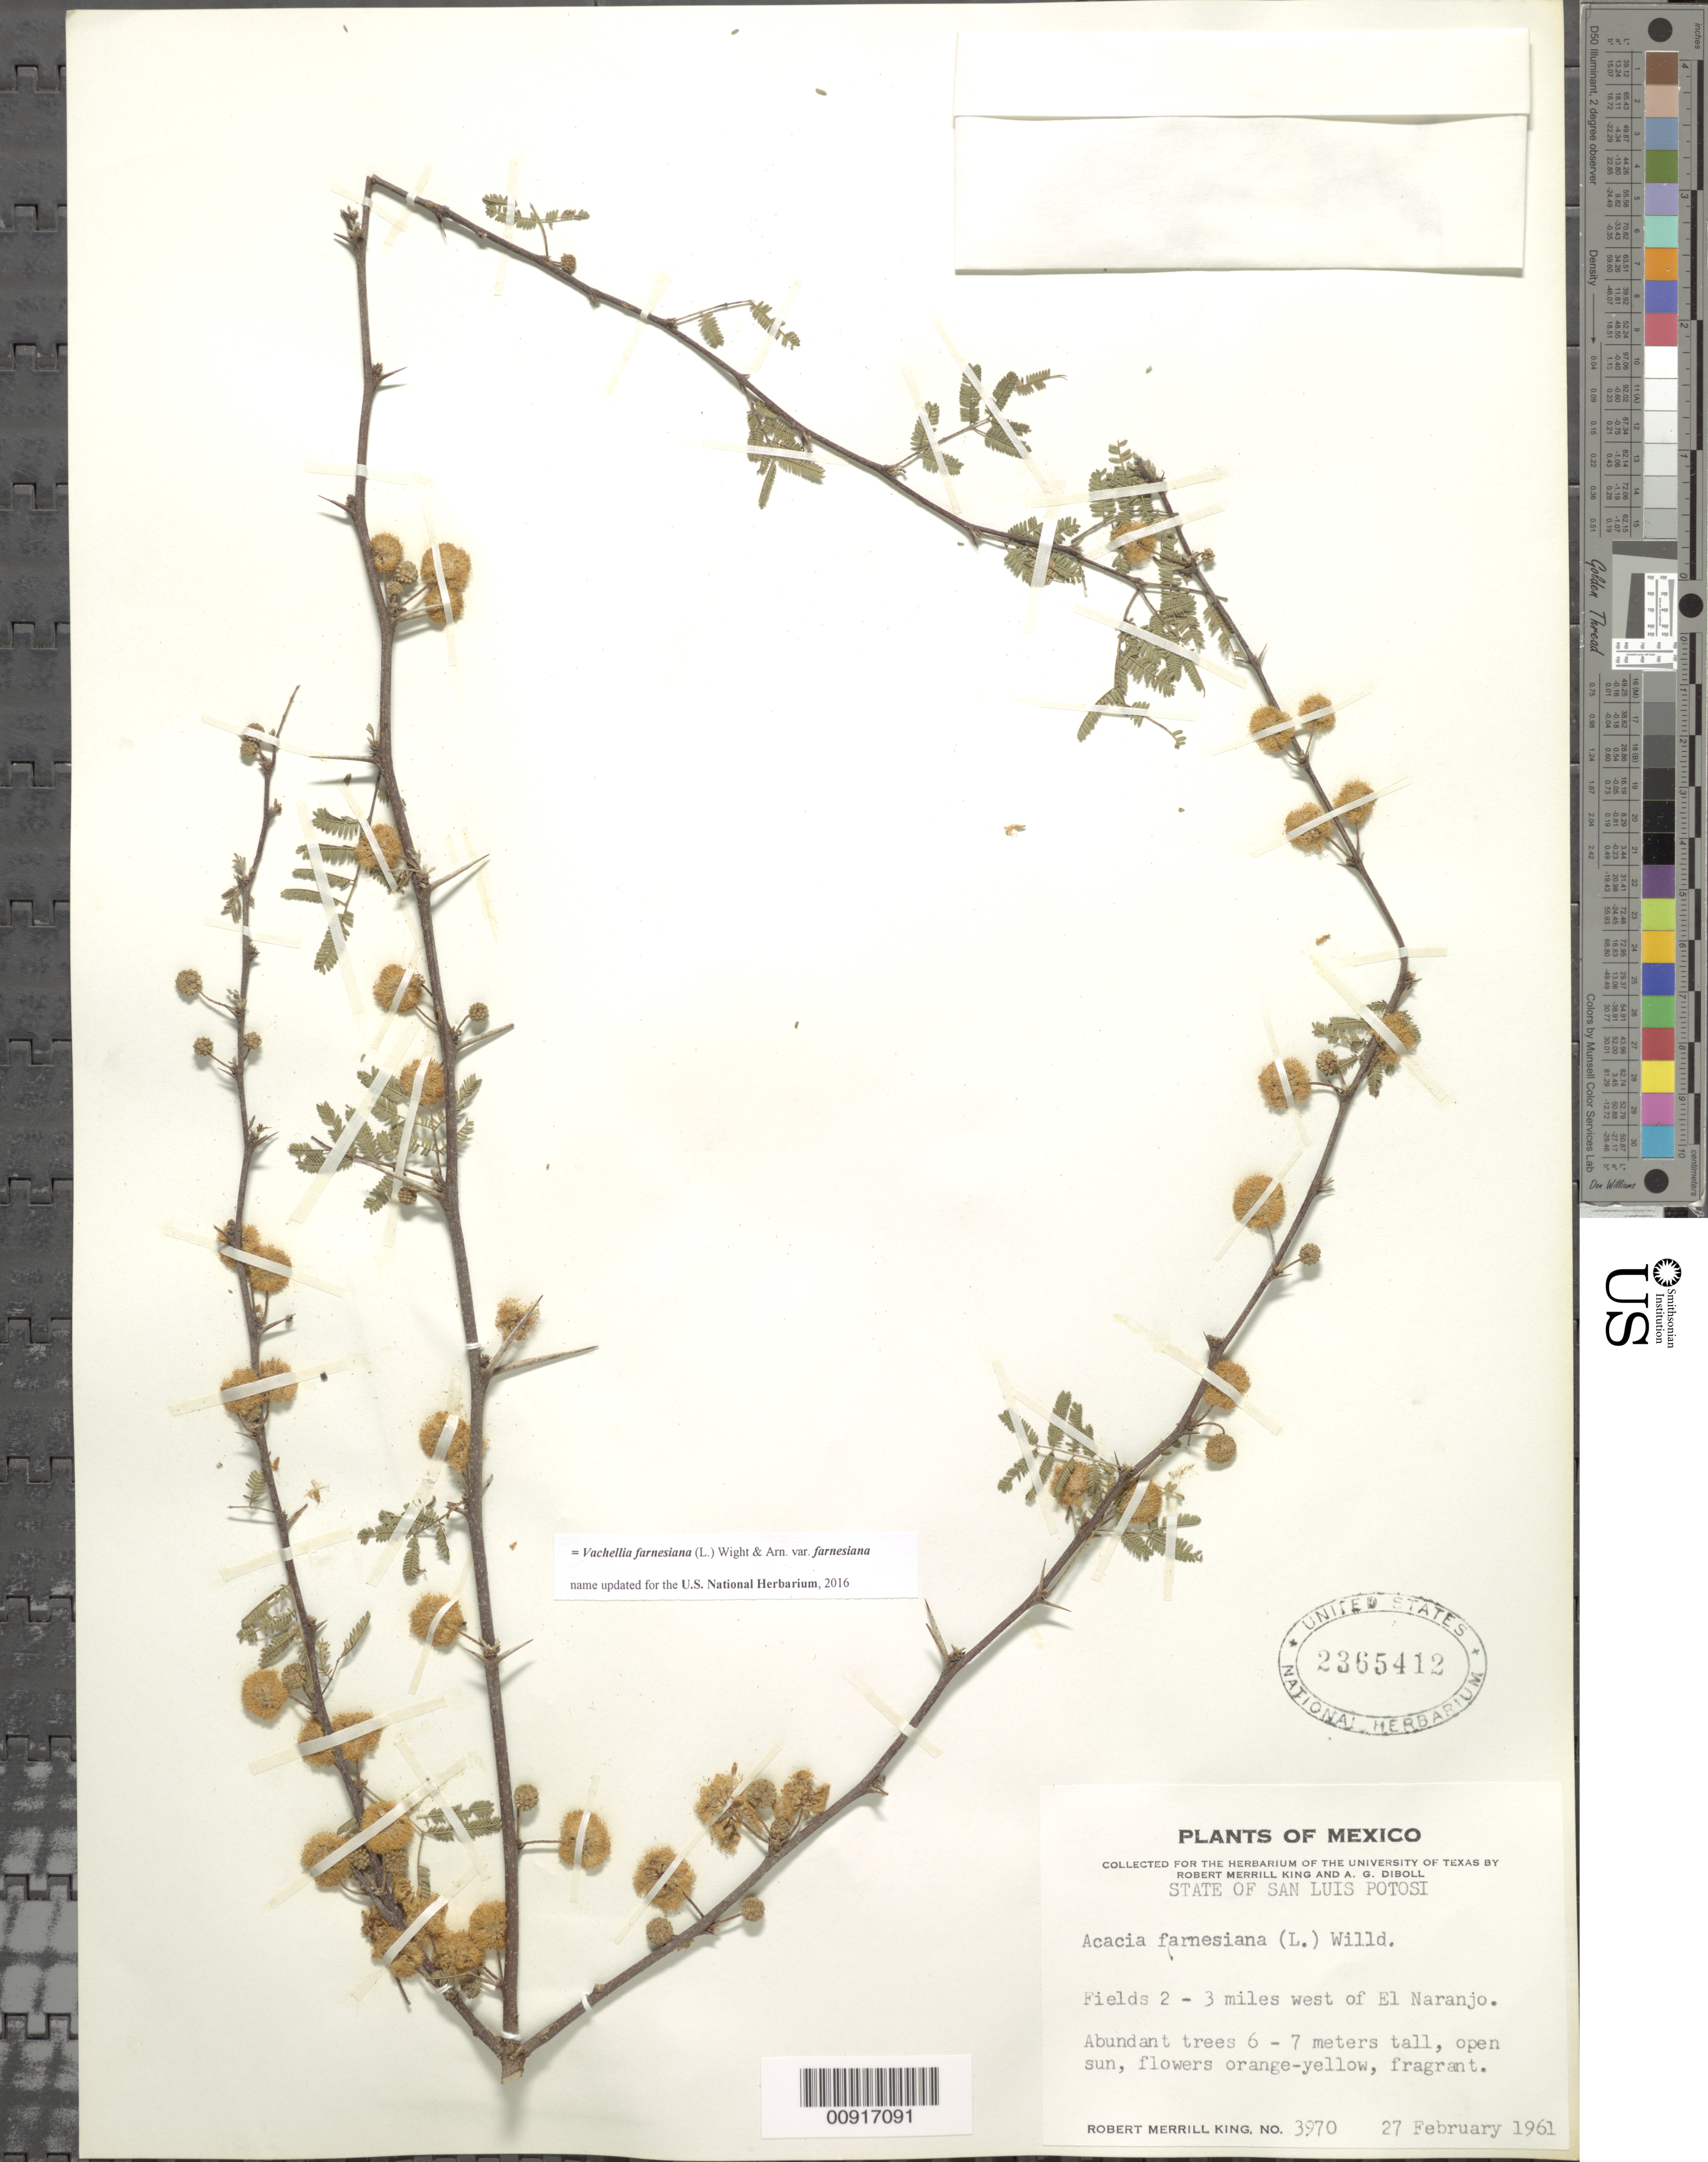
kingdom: Plantae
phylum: Tracheophyta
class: Magnoliopsida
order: Fabales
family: Fabaceae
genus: Vachellia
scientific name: Vachellia farnesiana var. farnesiana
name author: (L.) Wight & Arn.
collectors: R. M. King & A. Diboll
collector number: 3970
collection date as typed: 27 Feb 1961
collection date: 1961-02-27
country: Mexico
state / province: San Luis Potosí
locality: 2-3 miles west of El Naranjo.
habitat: Fields. Open sun.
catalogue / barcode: US 2365412